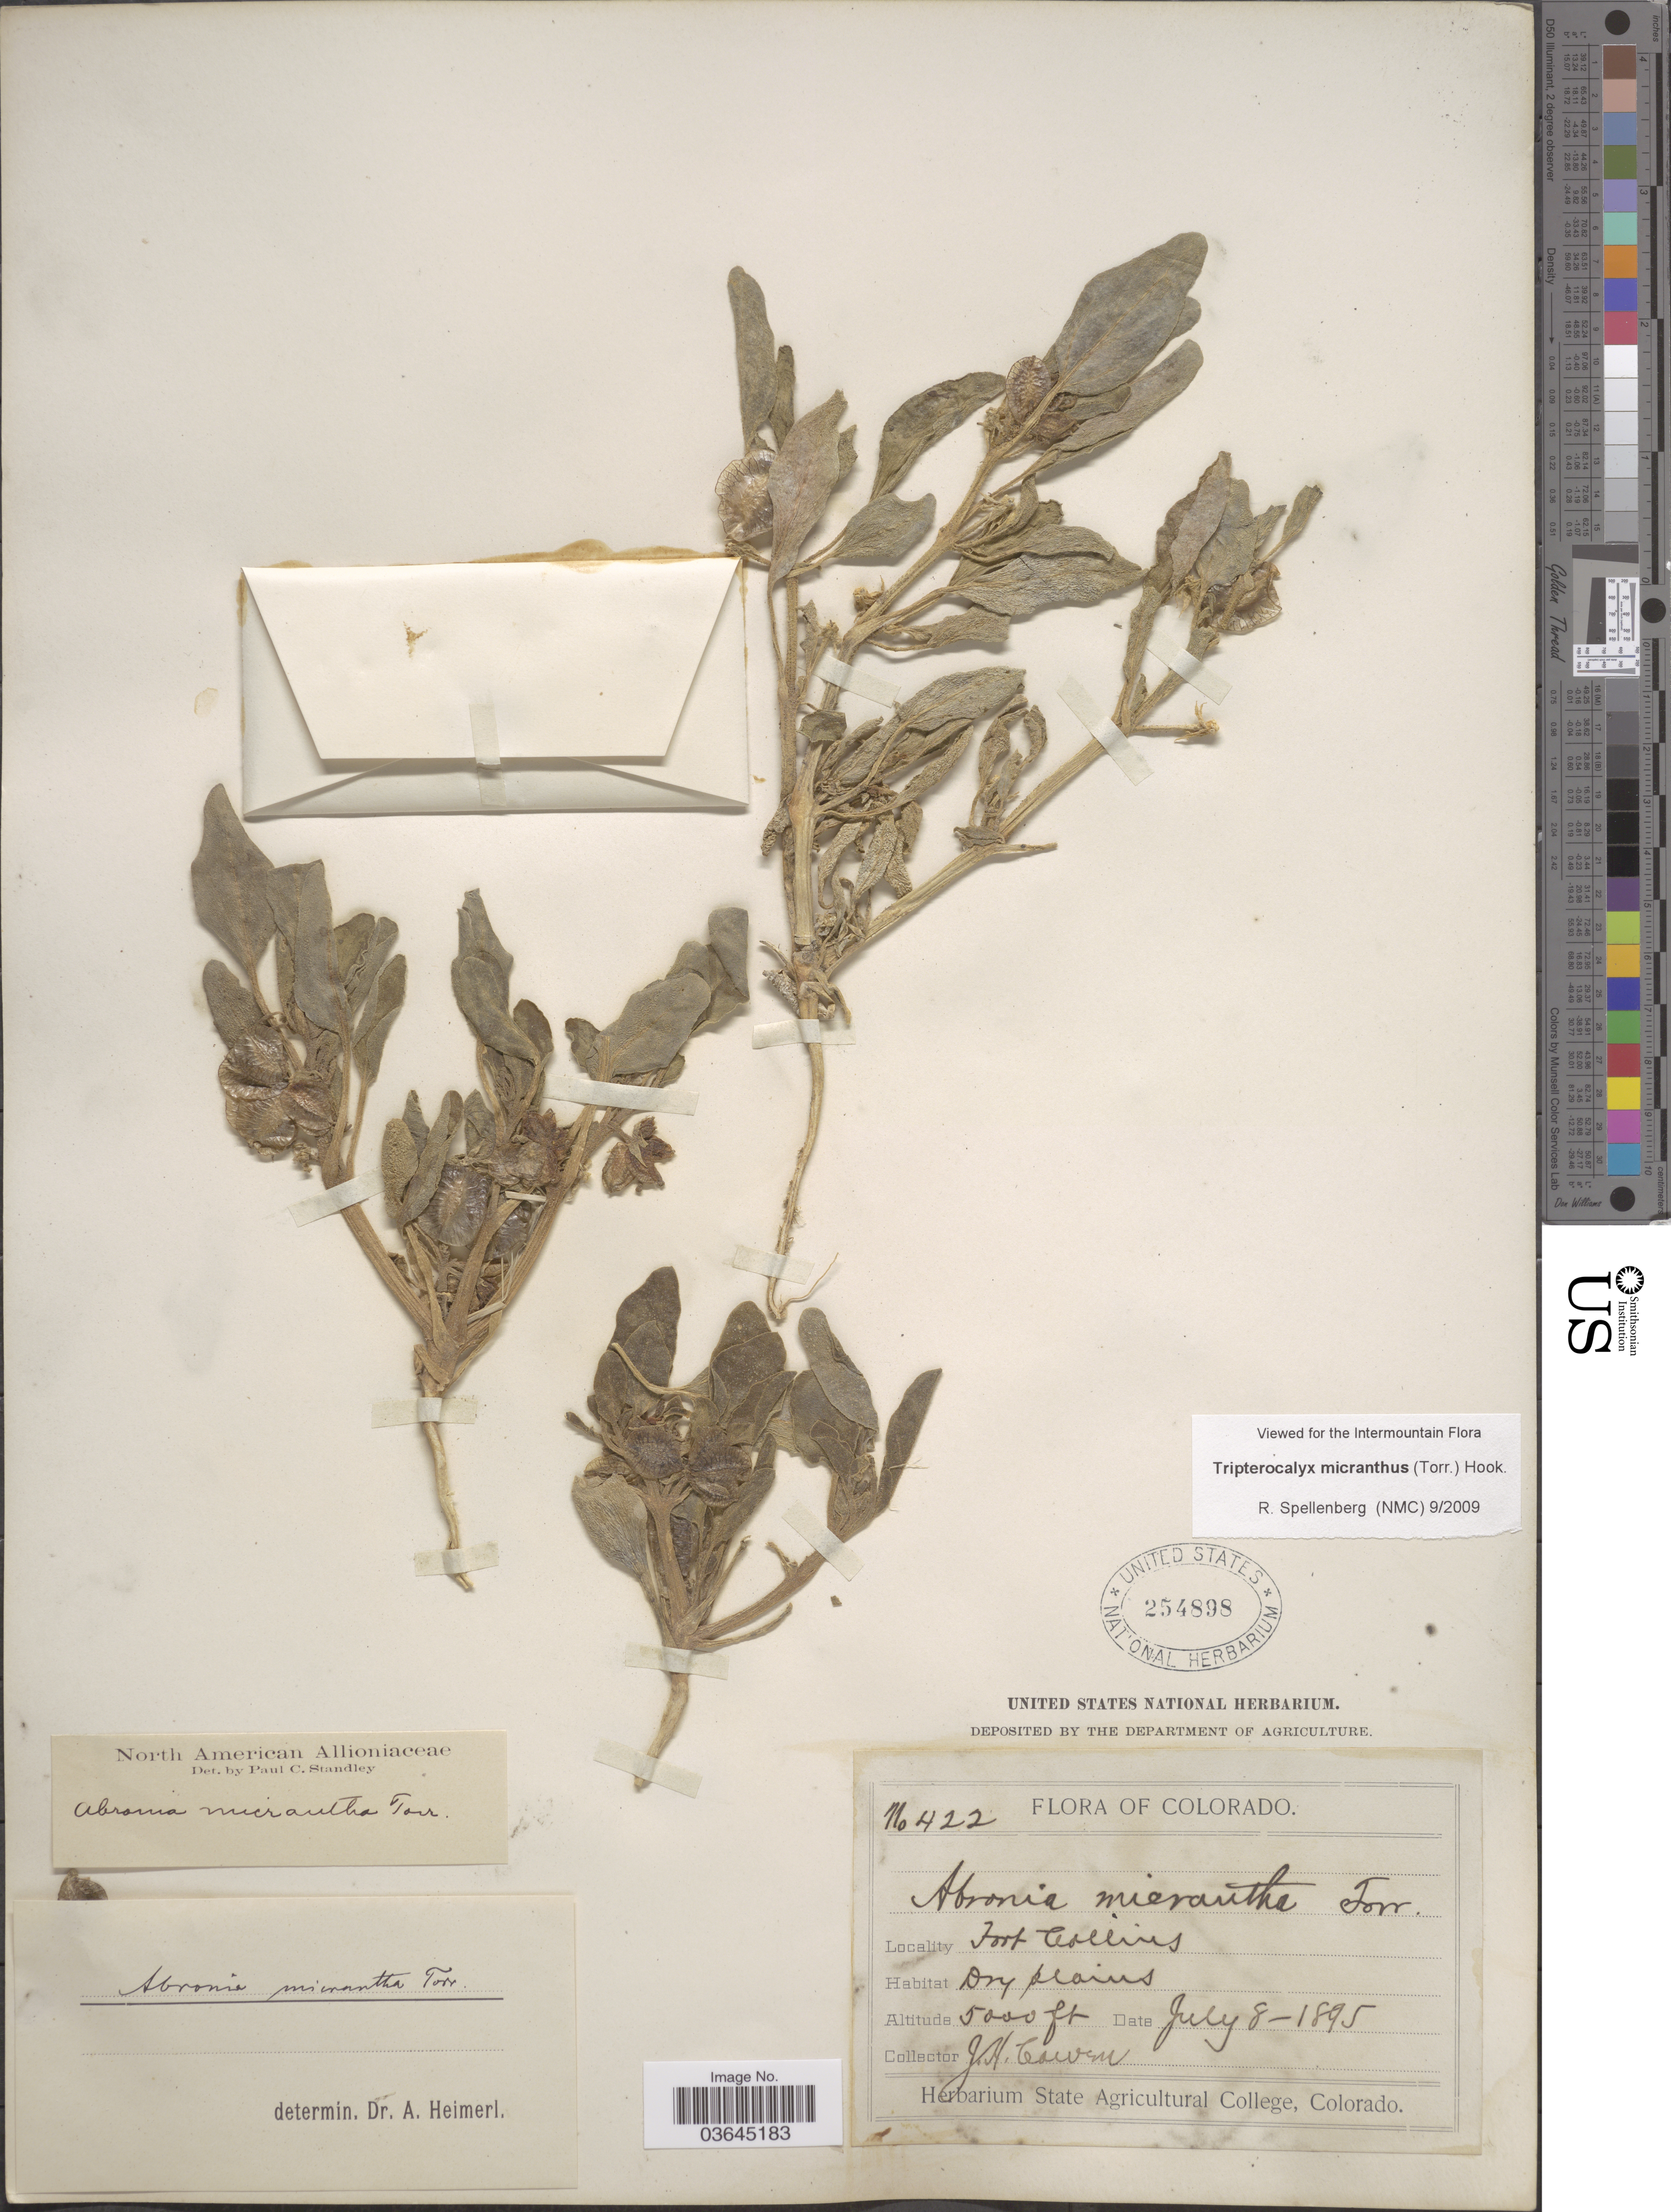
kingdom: Plantae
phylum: Tracheophyta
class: Magnoliopsida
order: Caryophyllales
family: Nyctaginaceae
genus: Tripterocalyx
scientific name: Tripterocalyx micranthus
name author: (Torr.) Hook.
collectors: J. H. Cowen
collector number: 422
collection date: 1895-07-08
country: United States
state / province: Colorado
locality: Fort Collins.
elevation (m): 1524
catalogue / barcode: US 254898